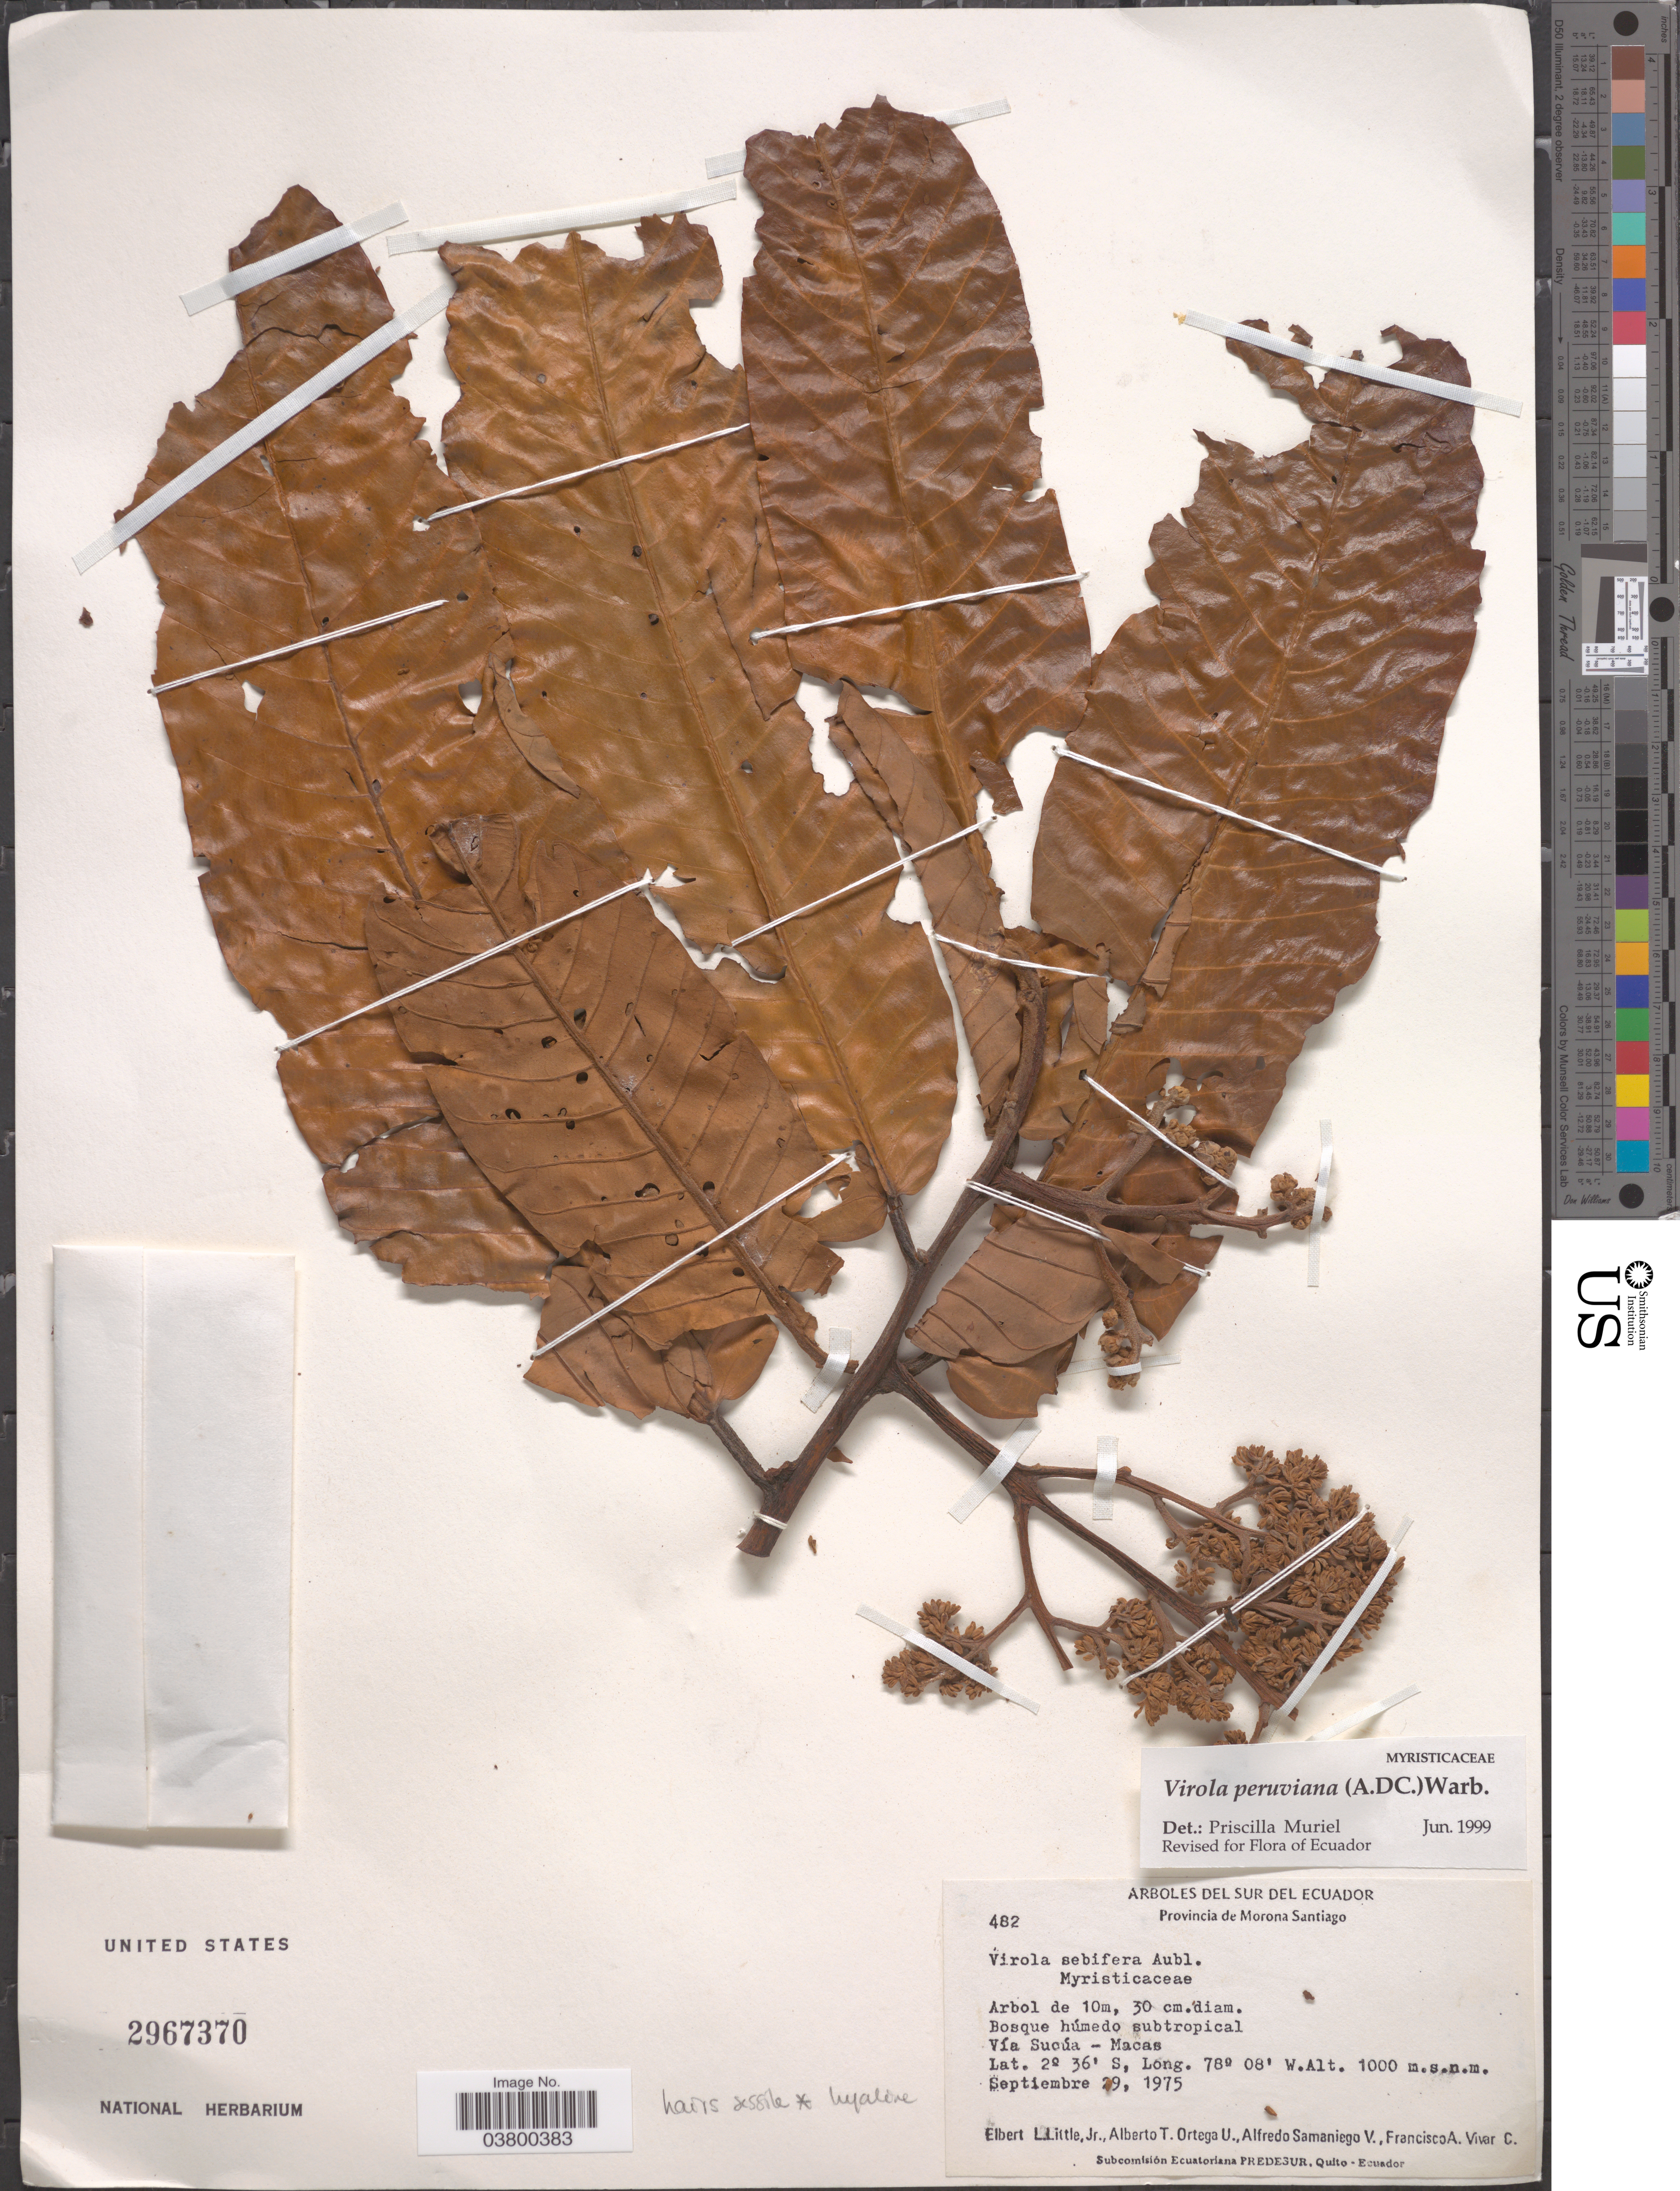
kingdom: Plantae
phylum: Tracheophyta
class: Magnoliopsida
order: Magnoliales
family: Myristicaceae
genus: Virola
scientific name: Virola peruviana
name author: (A. DC.) Warb.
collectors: E. L. Little, A. T. Ortega U., A. V. Samaniego & F. A. Vivar C.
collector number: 482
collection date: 1975-09-29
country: Ecuador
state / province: Morona-Santiago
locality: Bosque húmedo subtropical. Vía Sucúa - Macas.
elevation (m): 1000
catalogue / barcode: US 2967370